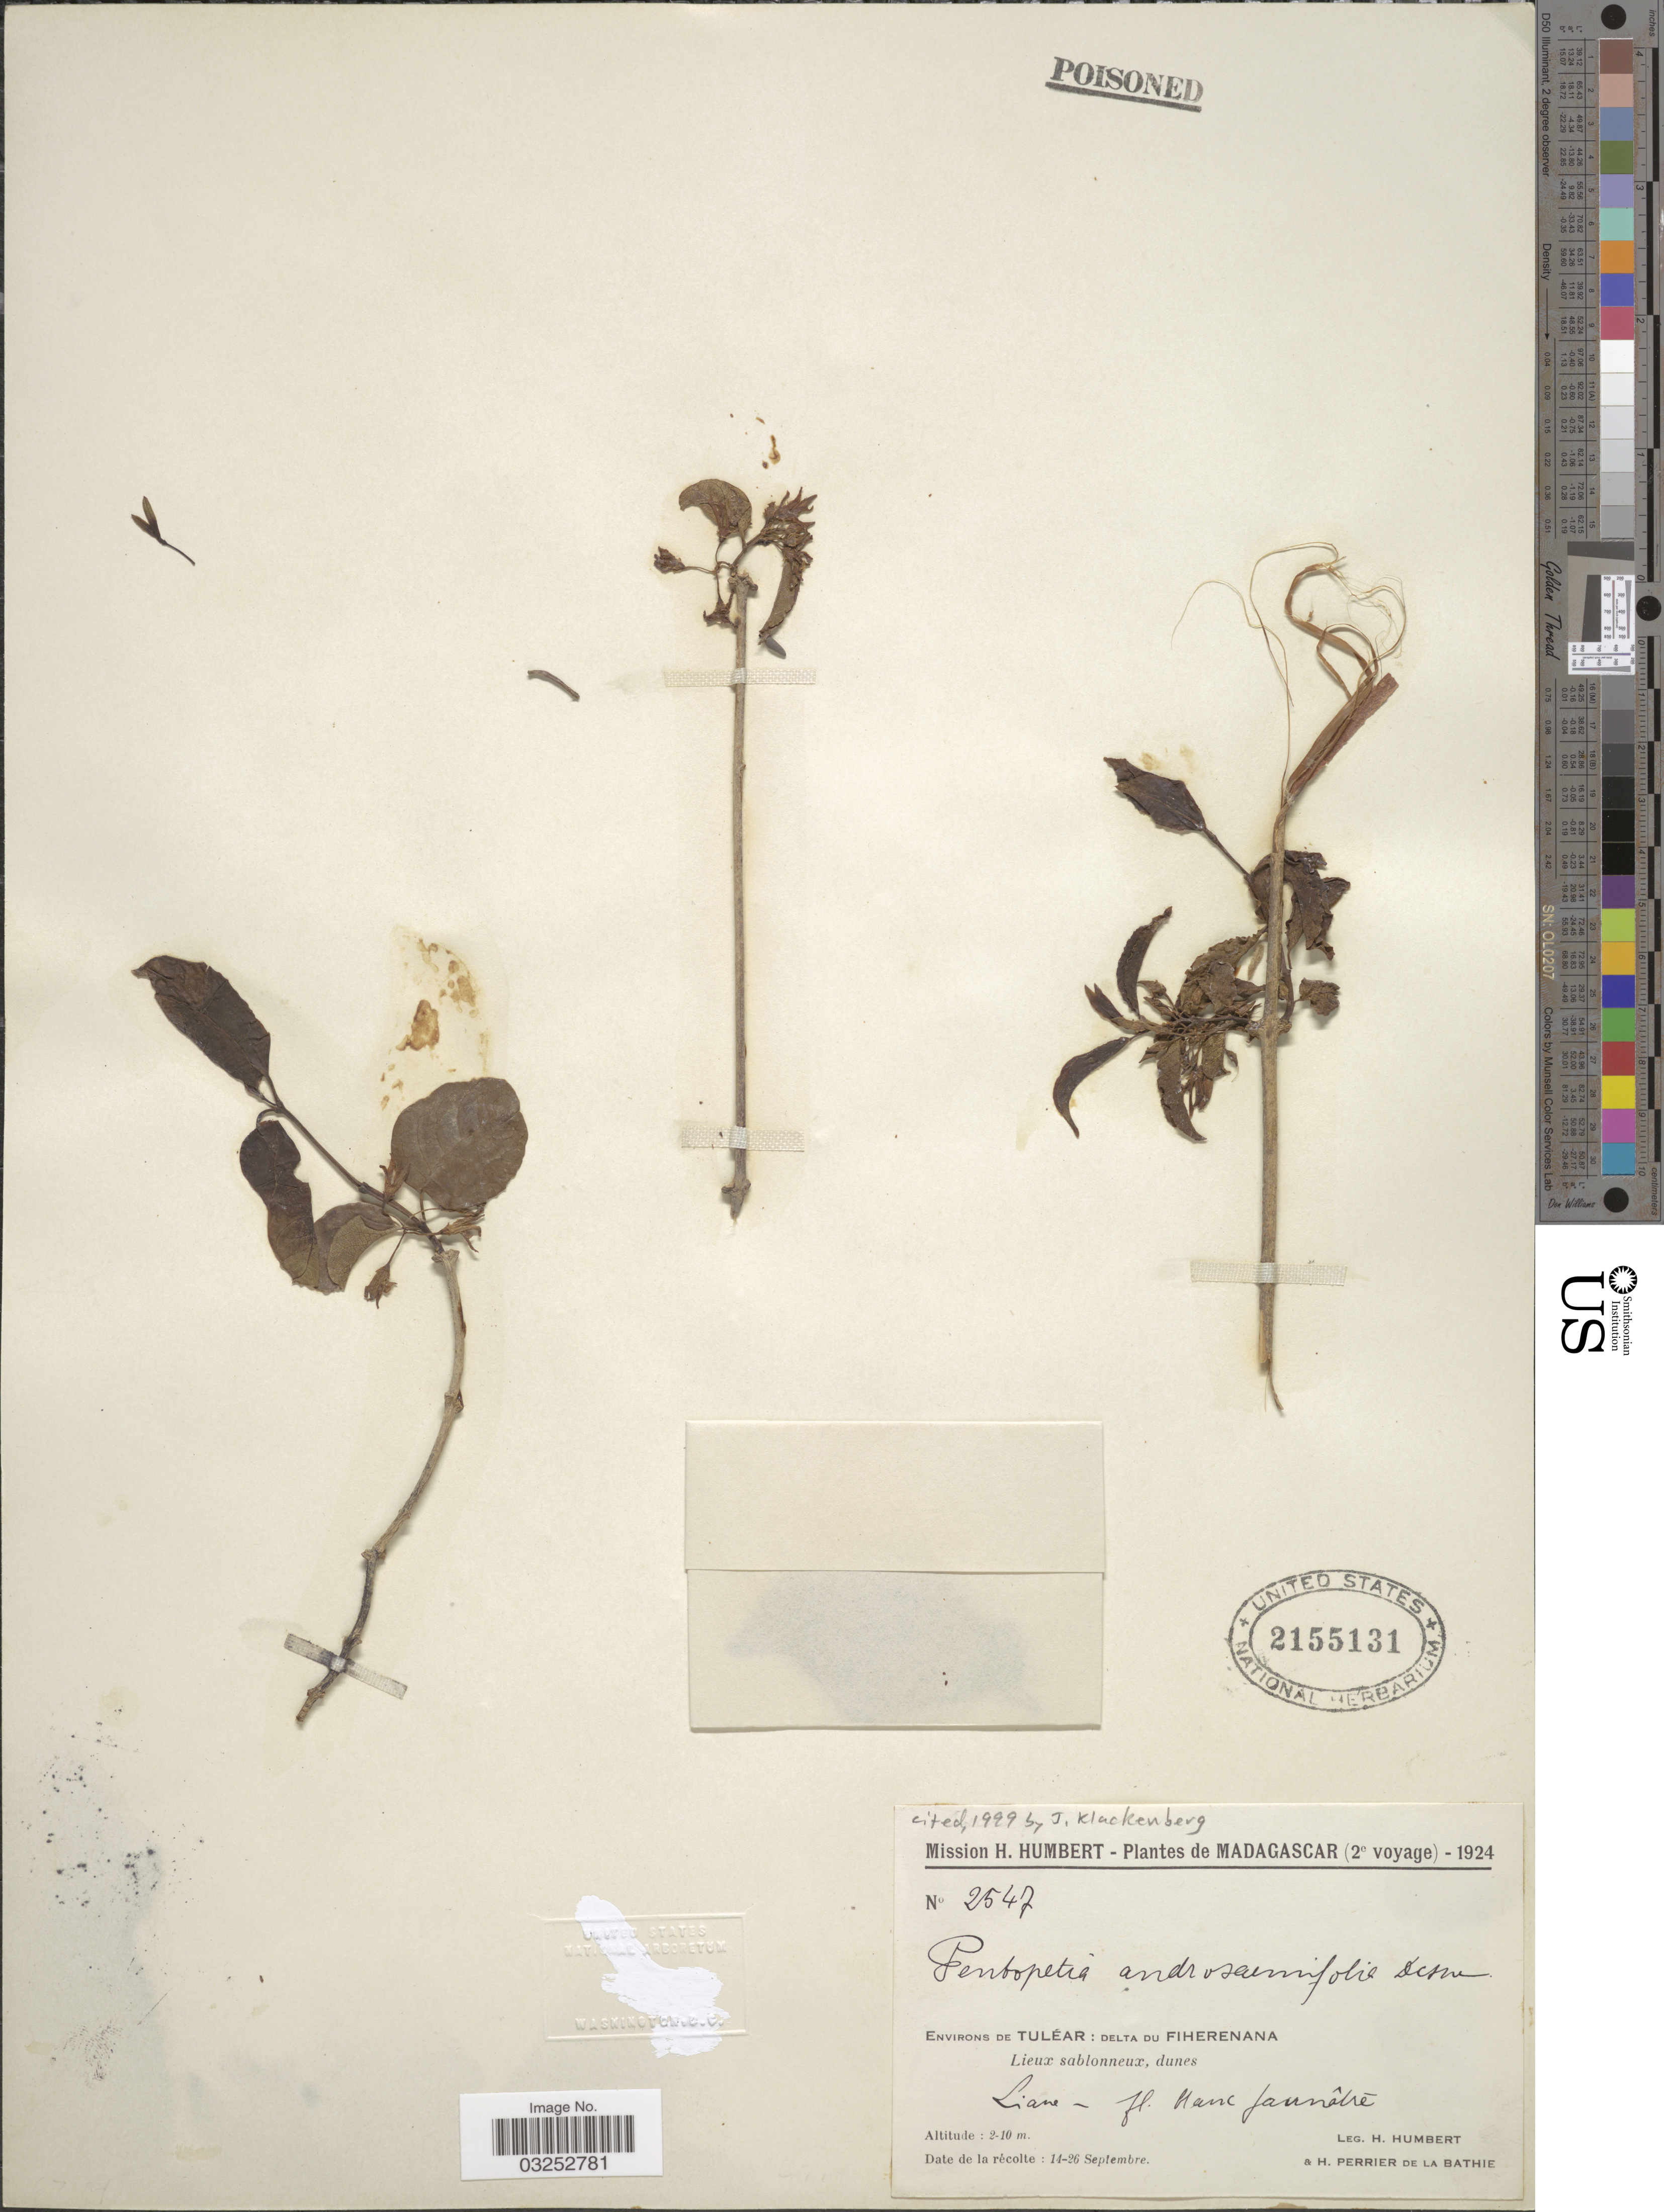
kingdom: Plantae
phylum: Tracheophyta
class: Magnoliopsida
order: Gentianales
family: Apocynaceae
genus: Pentopetia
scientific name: Pentopetia androsaemifolia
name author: Decne.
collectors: H. Humbert & H. Perrier de la Bâthie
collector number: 2547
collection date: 1924-09-14/1924-09-26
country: Madagascar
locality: Environs De Tuléar: Delta Du Fiherenana, Lieux sablonneux, dunes.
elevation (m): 2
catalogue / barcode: US 2155131